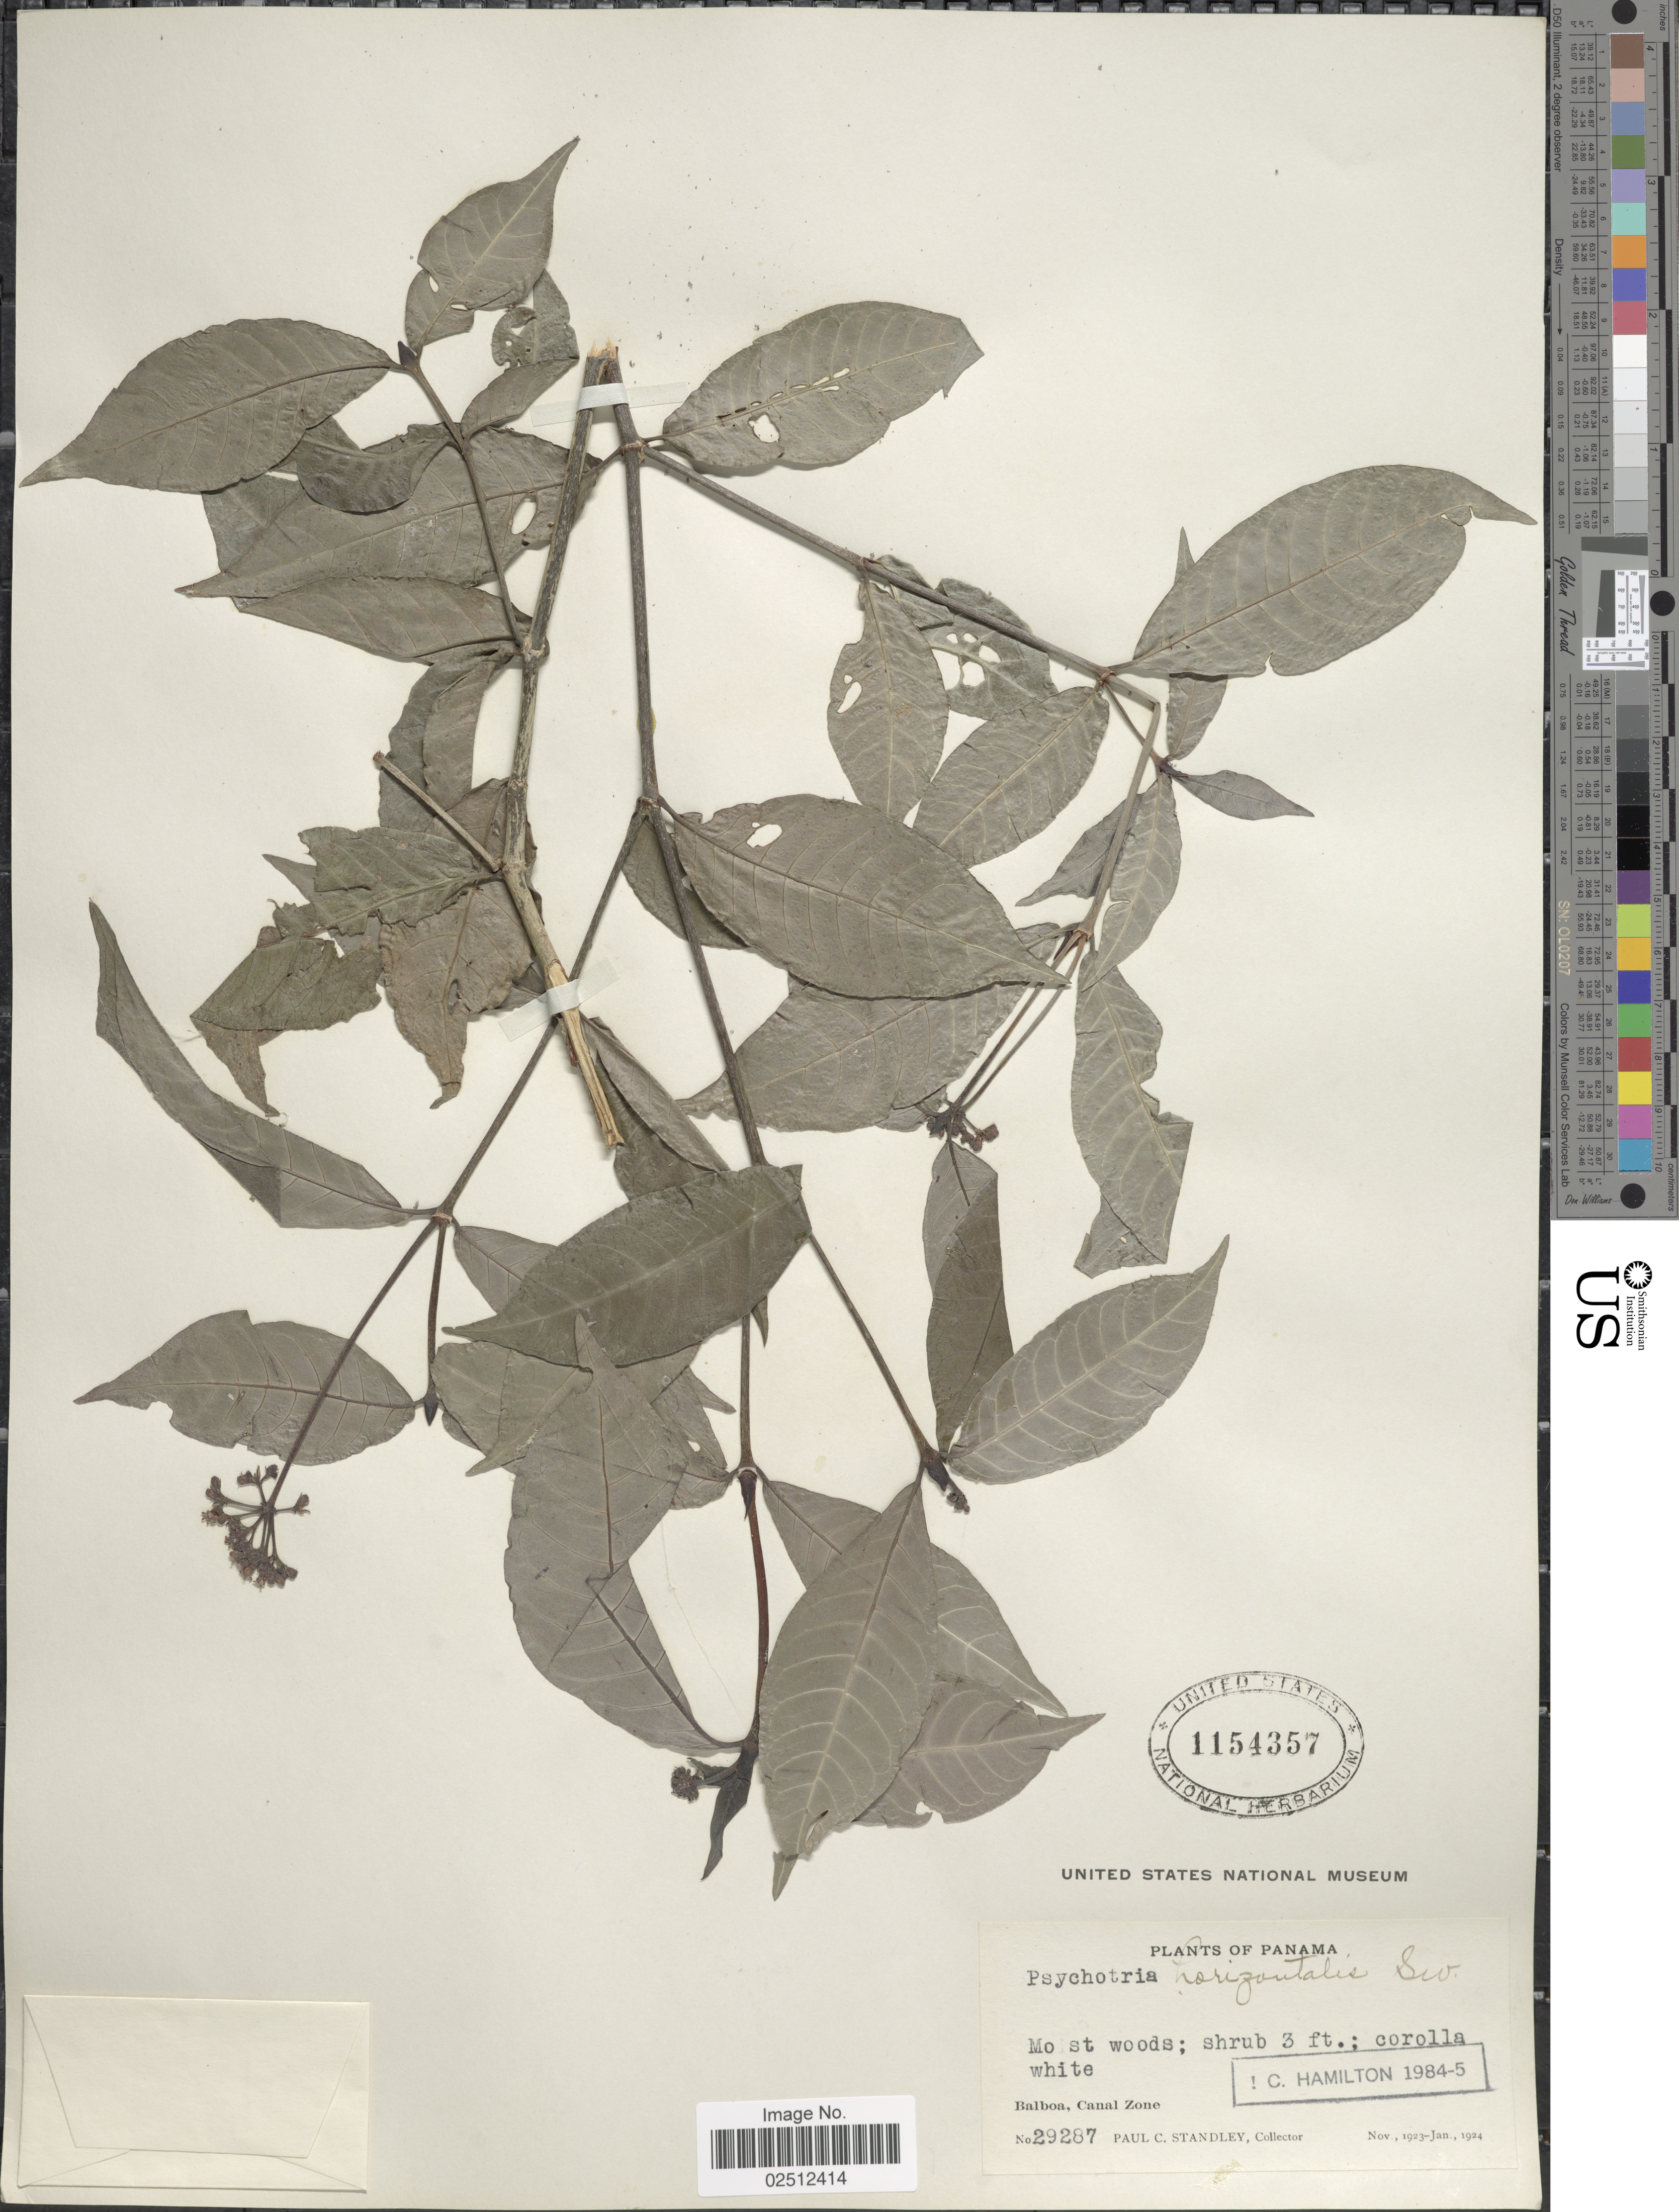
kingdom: Plantae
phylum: Tracheophyta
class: Magnoliopsida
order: Gentianales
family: Rubiaceae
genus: Psychotria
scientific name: Psychotria horizontalis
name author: Sw.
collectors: P. C. Standley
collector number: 29287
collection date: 1923-11/1924-01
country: Panama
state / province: Colón / Panamá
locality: Balboa, Canal Zone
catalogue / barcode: US 1154357